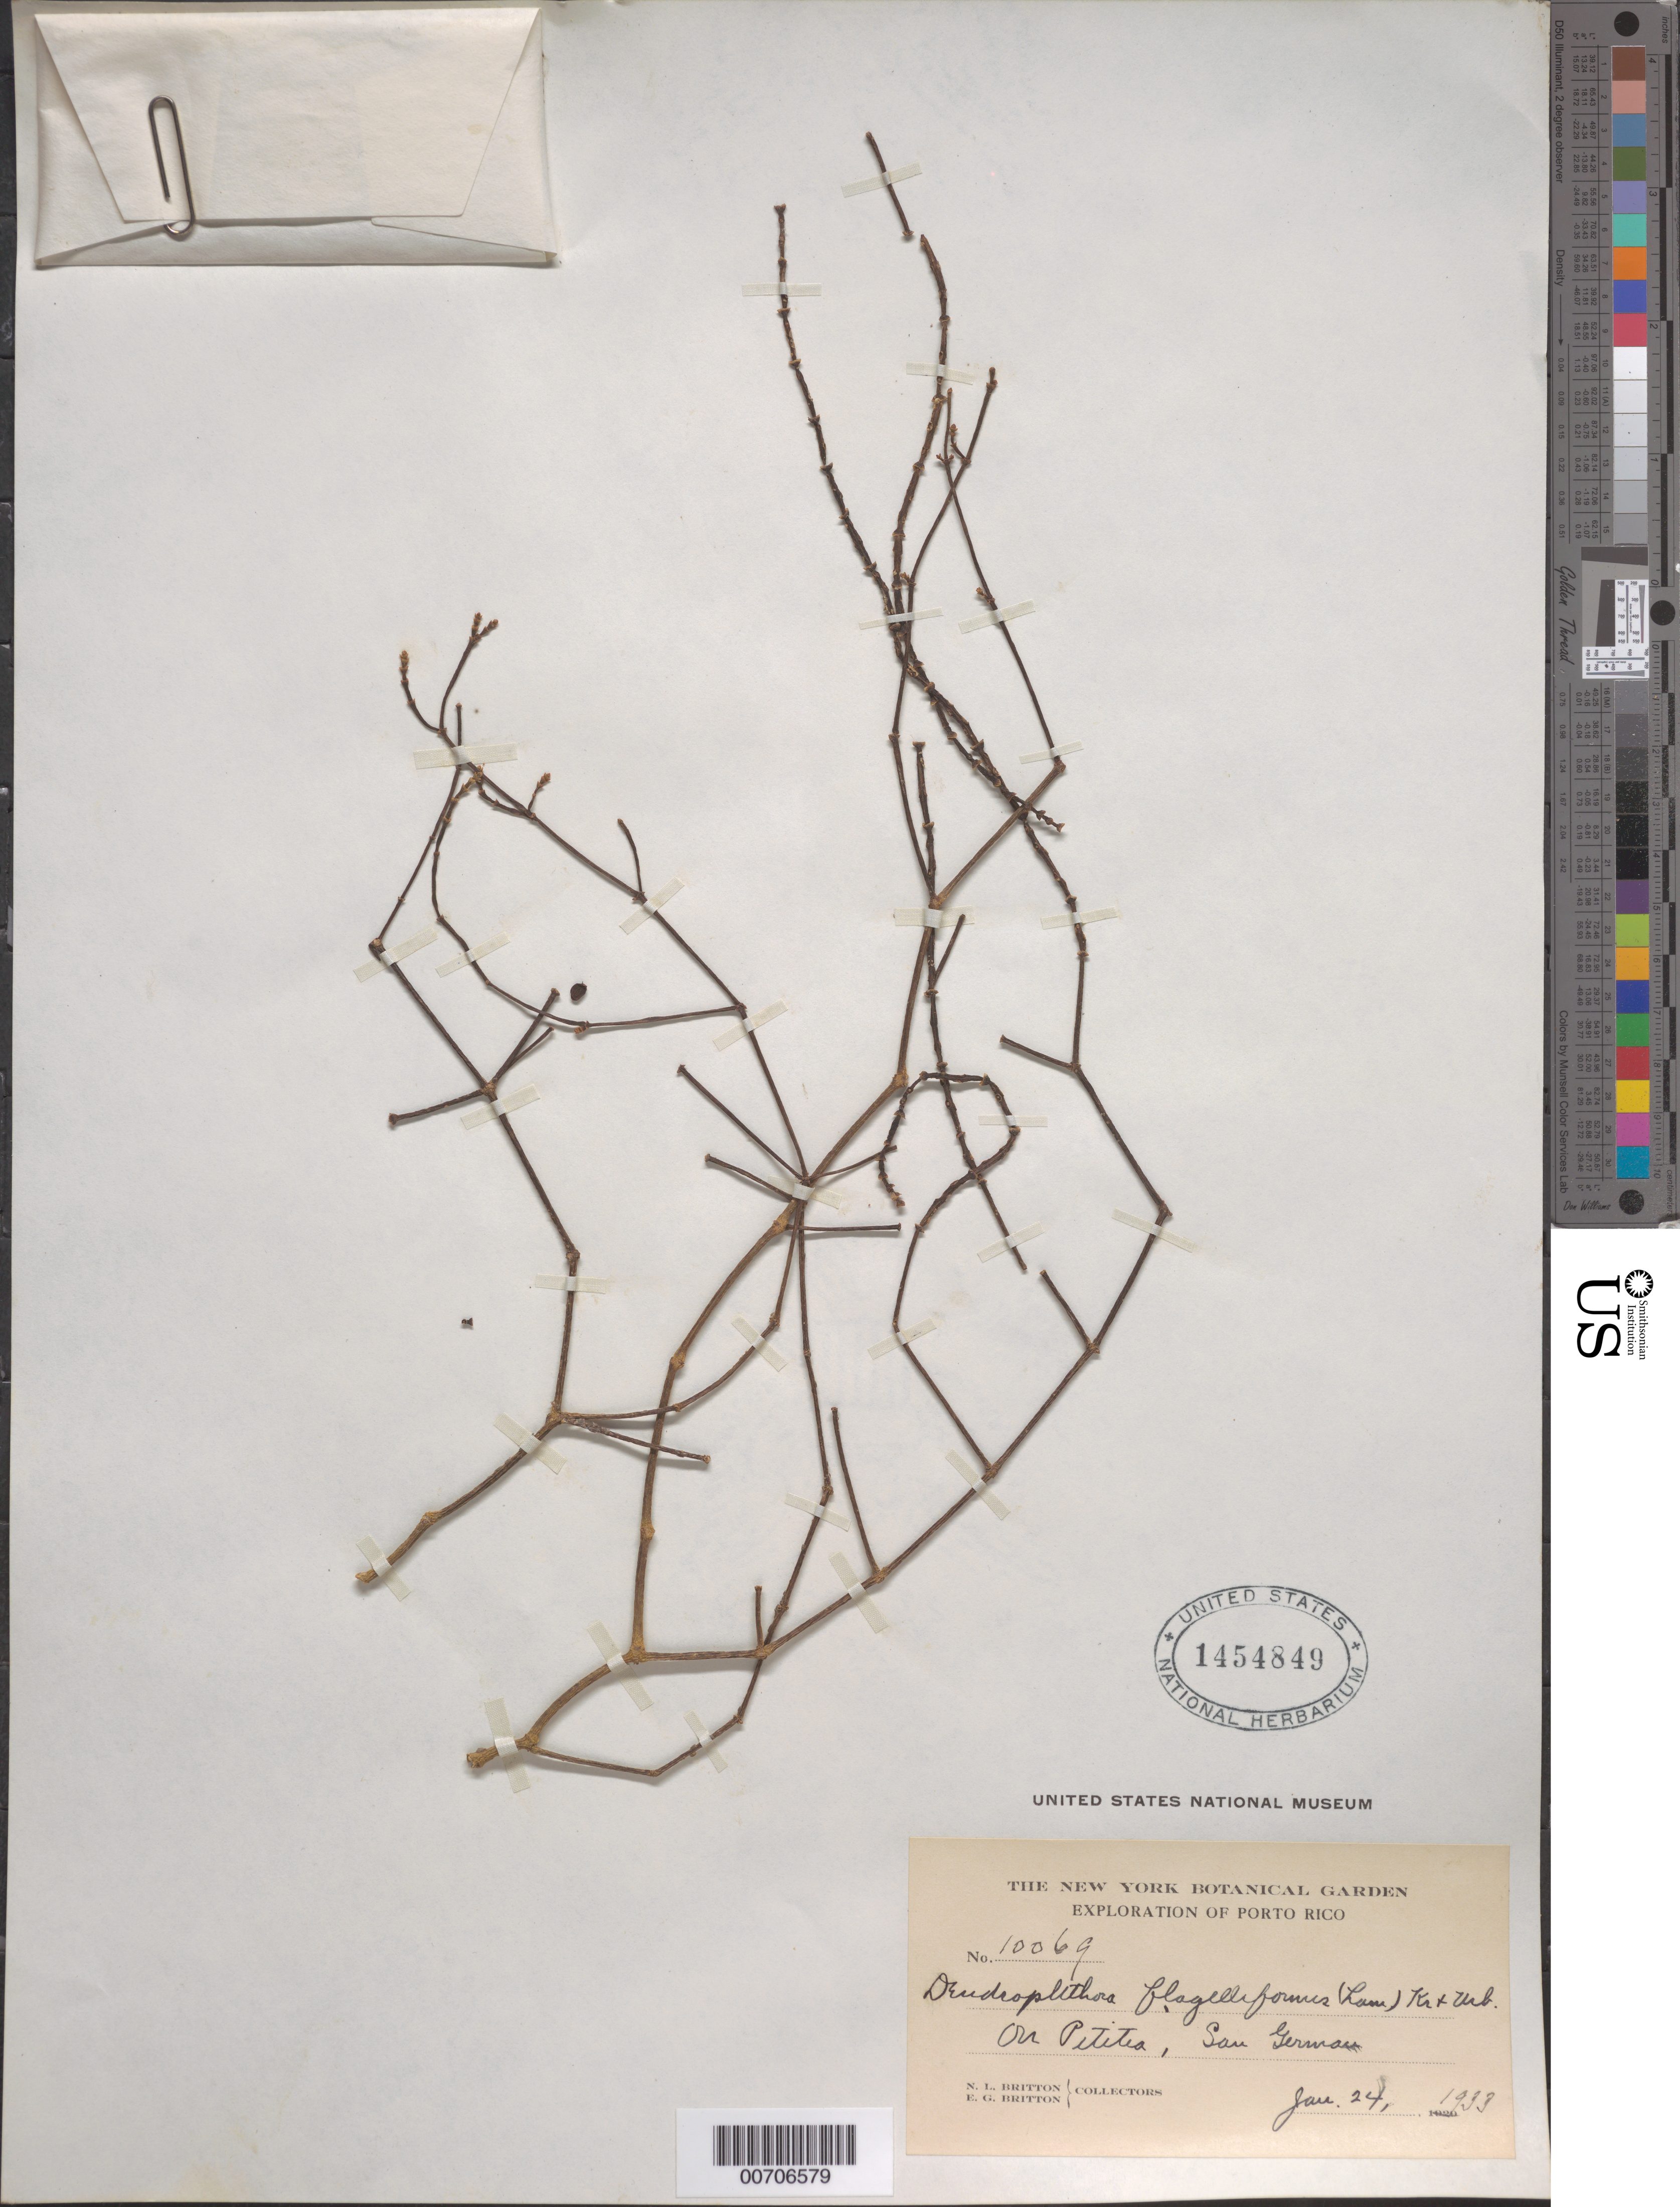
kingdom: Plantae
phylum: Tracheophyta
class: Magnoliopsida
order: Santalales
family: Viscaceae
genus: Dendrophthora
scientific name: Dendrophthora flagelliformis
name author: (Lam.) Krug & Urb.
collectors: N. Britton & E. G. Britton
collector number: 10069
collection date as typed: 24 Jan 1933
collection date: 1933-01-24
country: Puerto Rico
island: Greater Antilles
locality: San German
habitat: On Pititea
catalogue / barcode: US 1454849